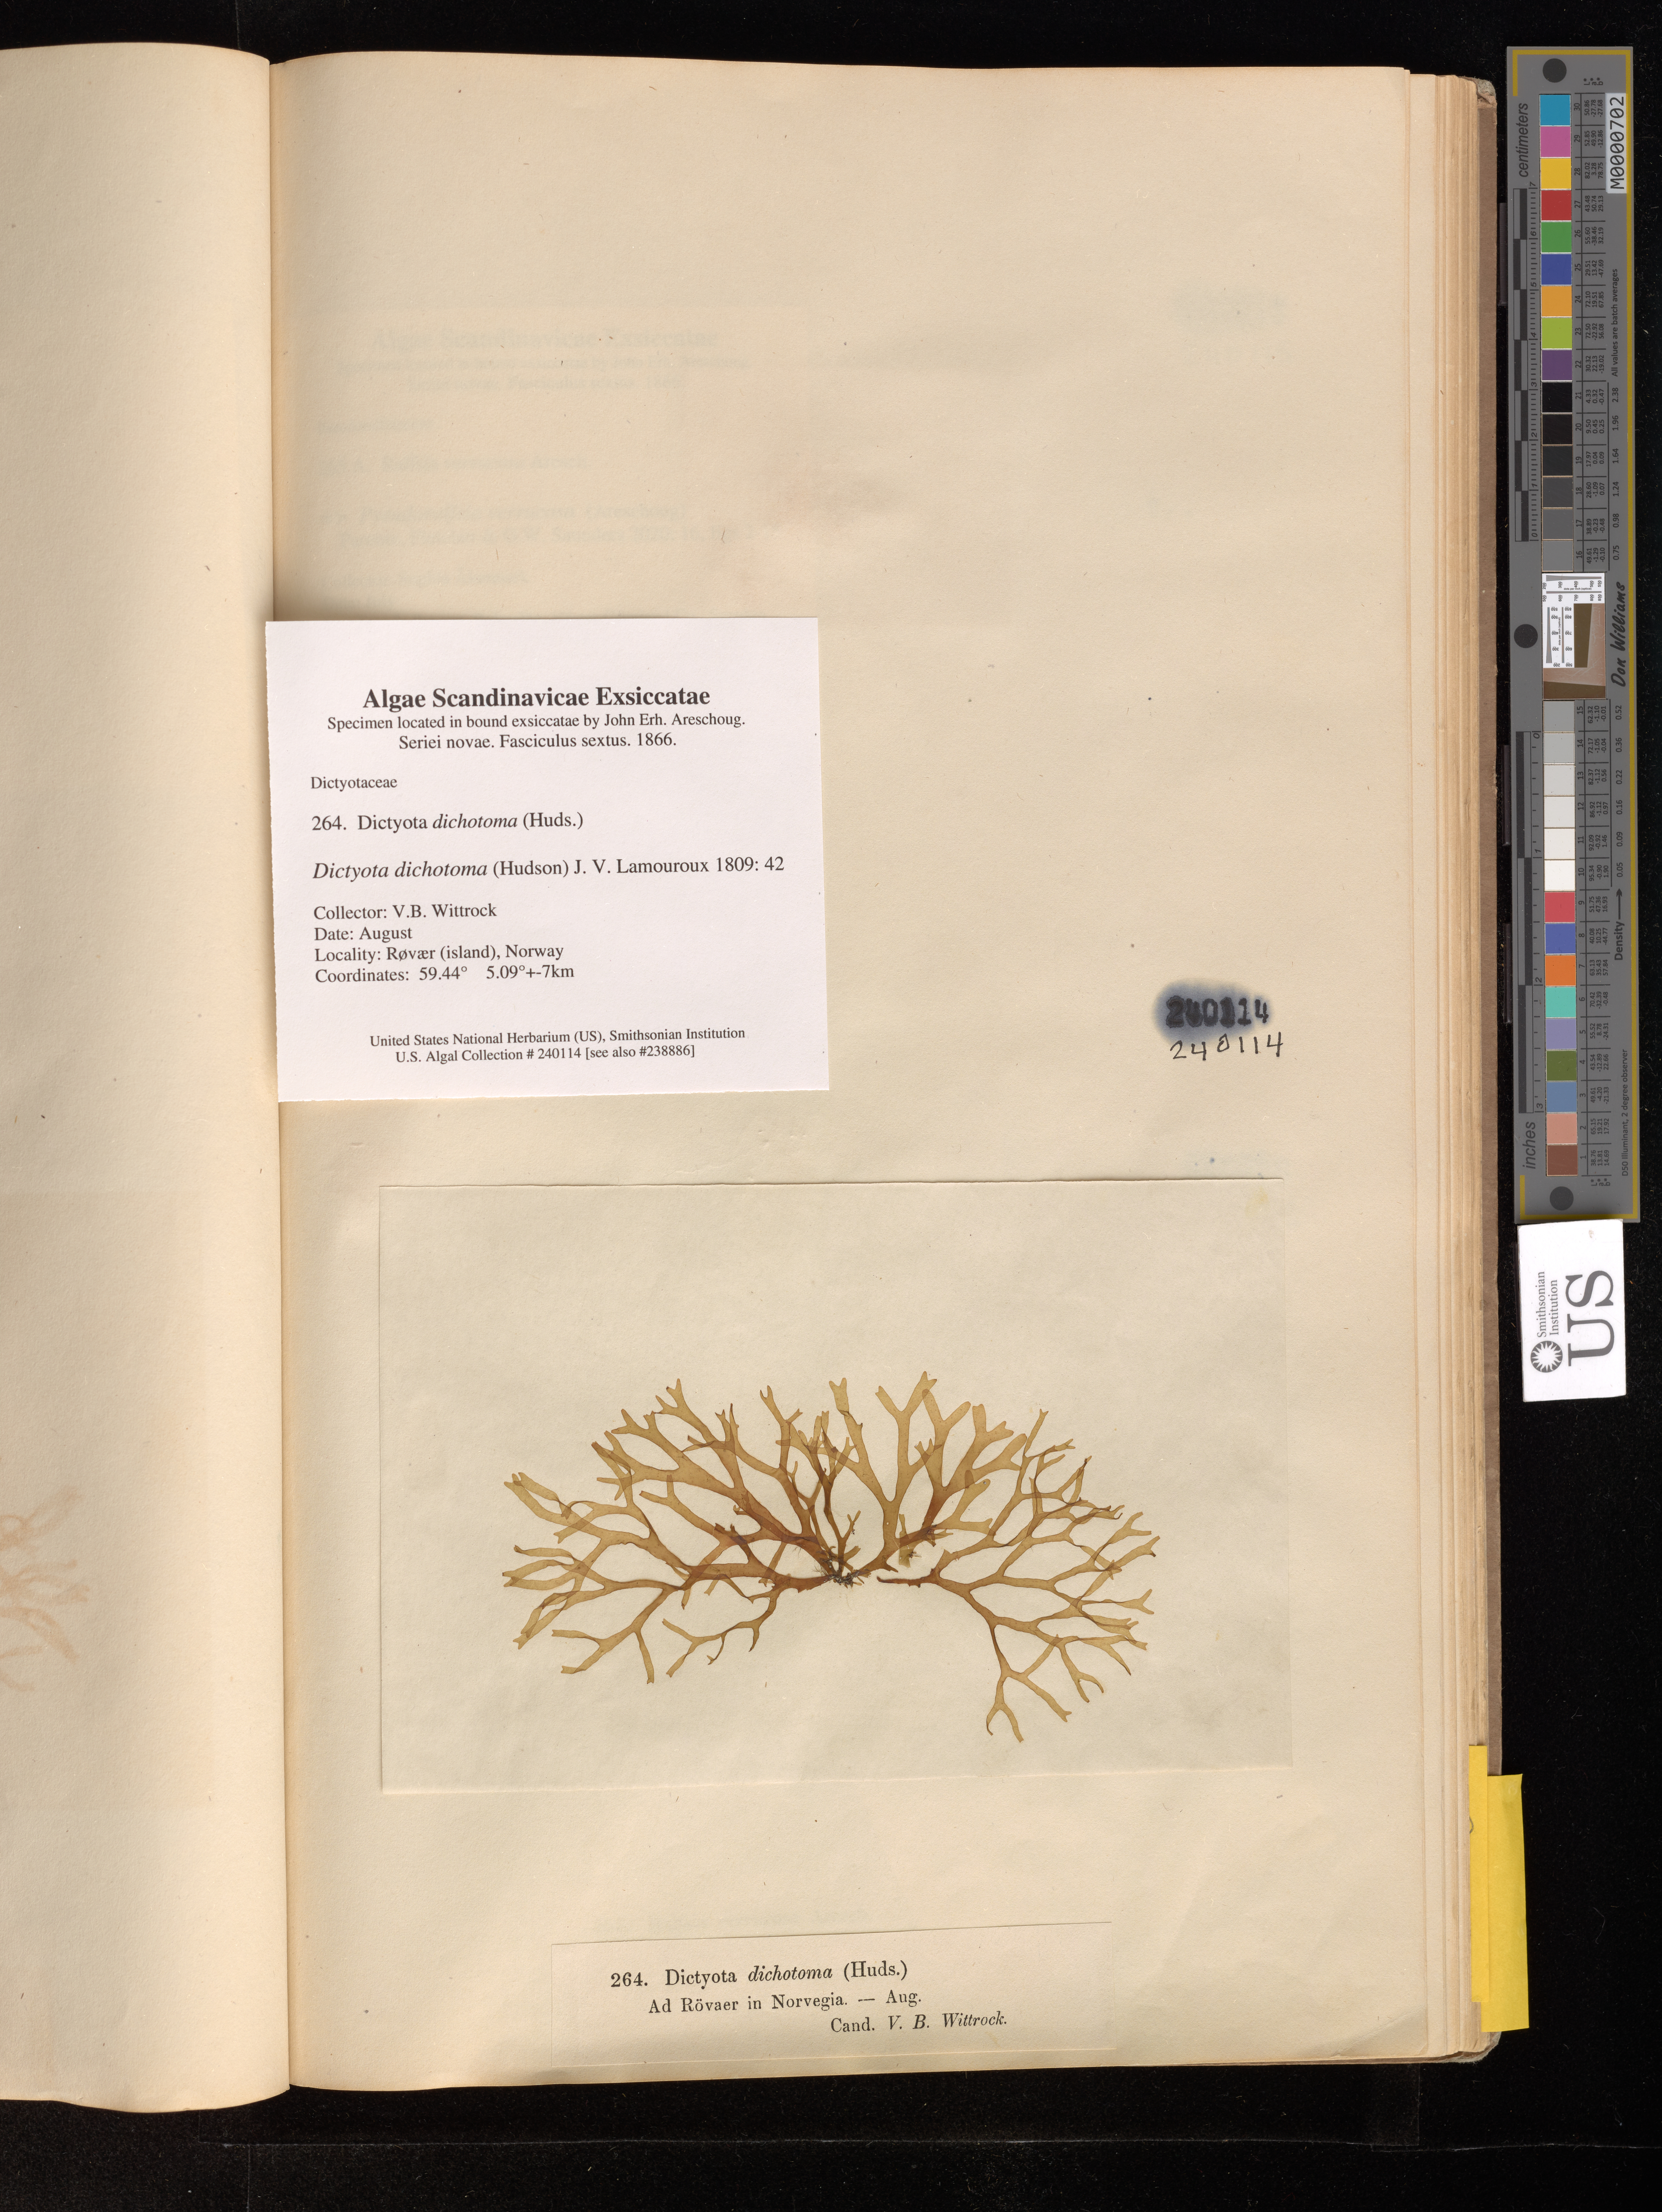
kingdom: Chromista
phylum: Ochrophyta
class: Phaeophyceae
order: Dictyotales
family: Dictyotaceae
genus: Dictyota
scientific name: Dictyota dichotoma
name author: (Huds.) J.V.Lamouroux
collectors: V. B. Wittrock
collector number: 264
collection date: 1866-08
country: Norway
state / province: Rogaland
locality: Røvær(island)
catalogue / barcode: US 240114